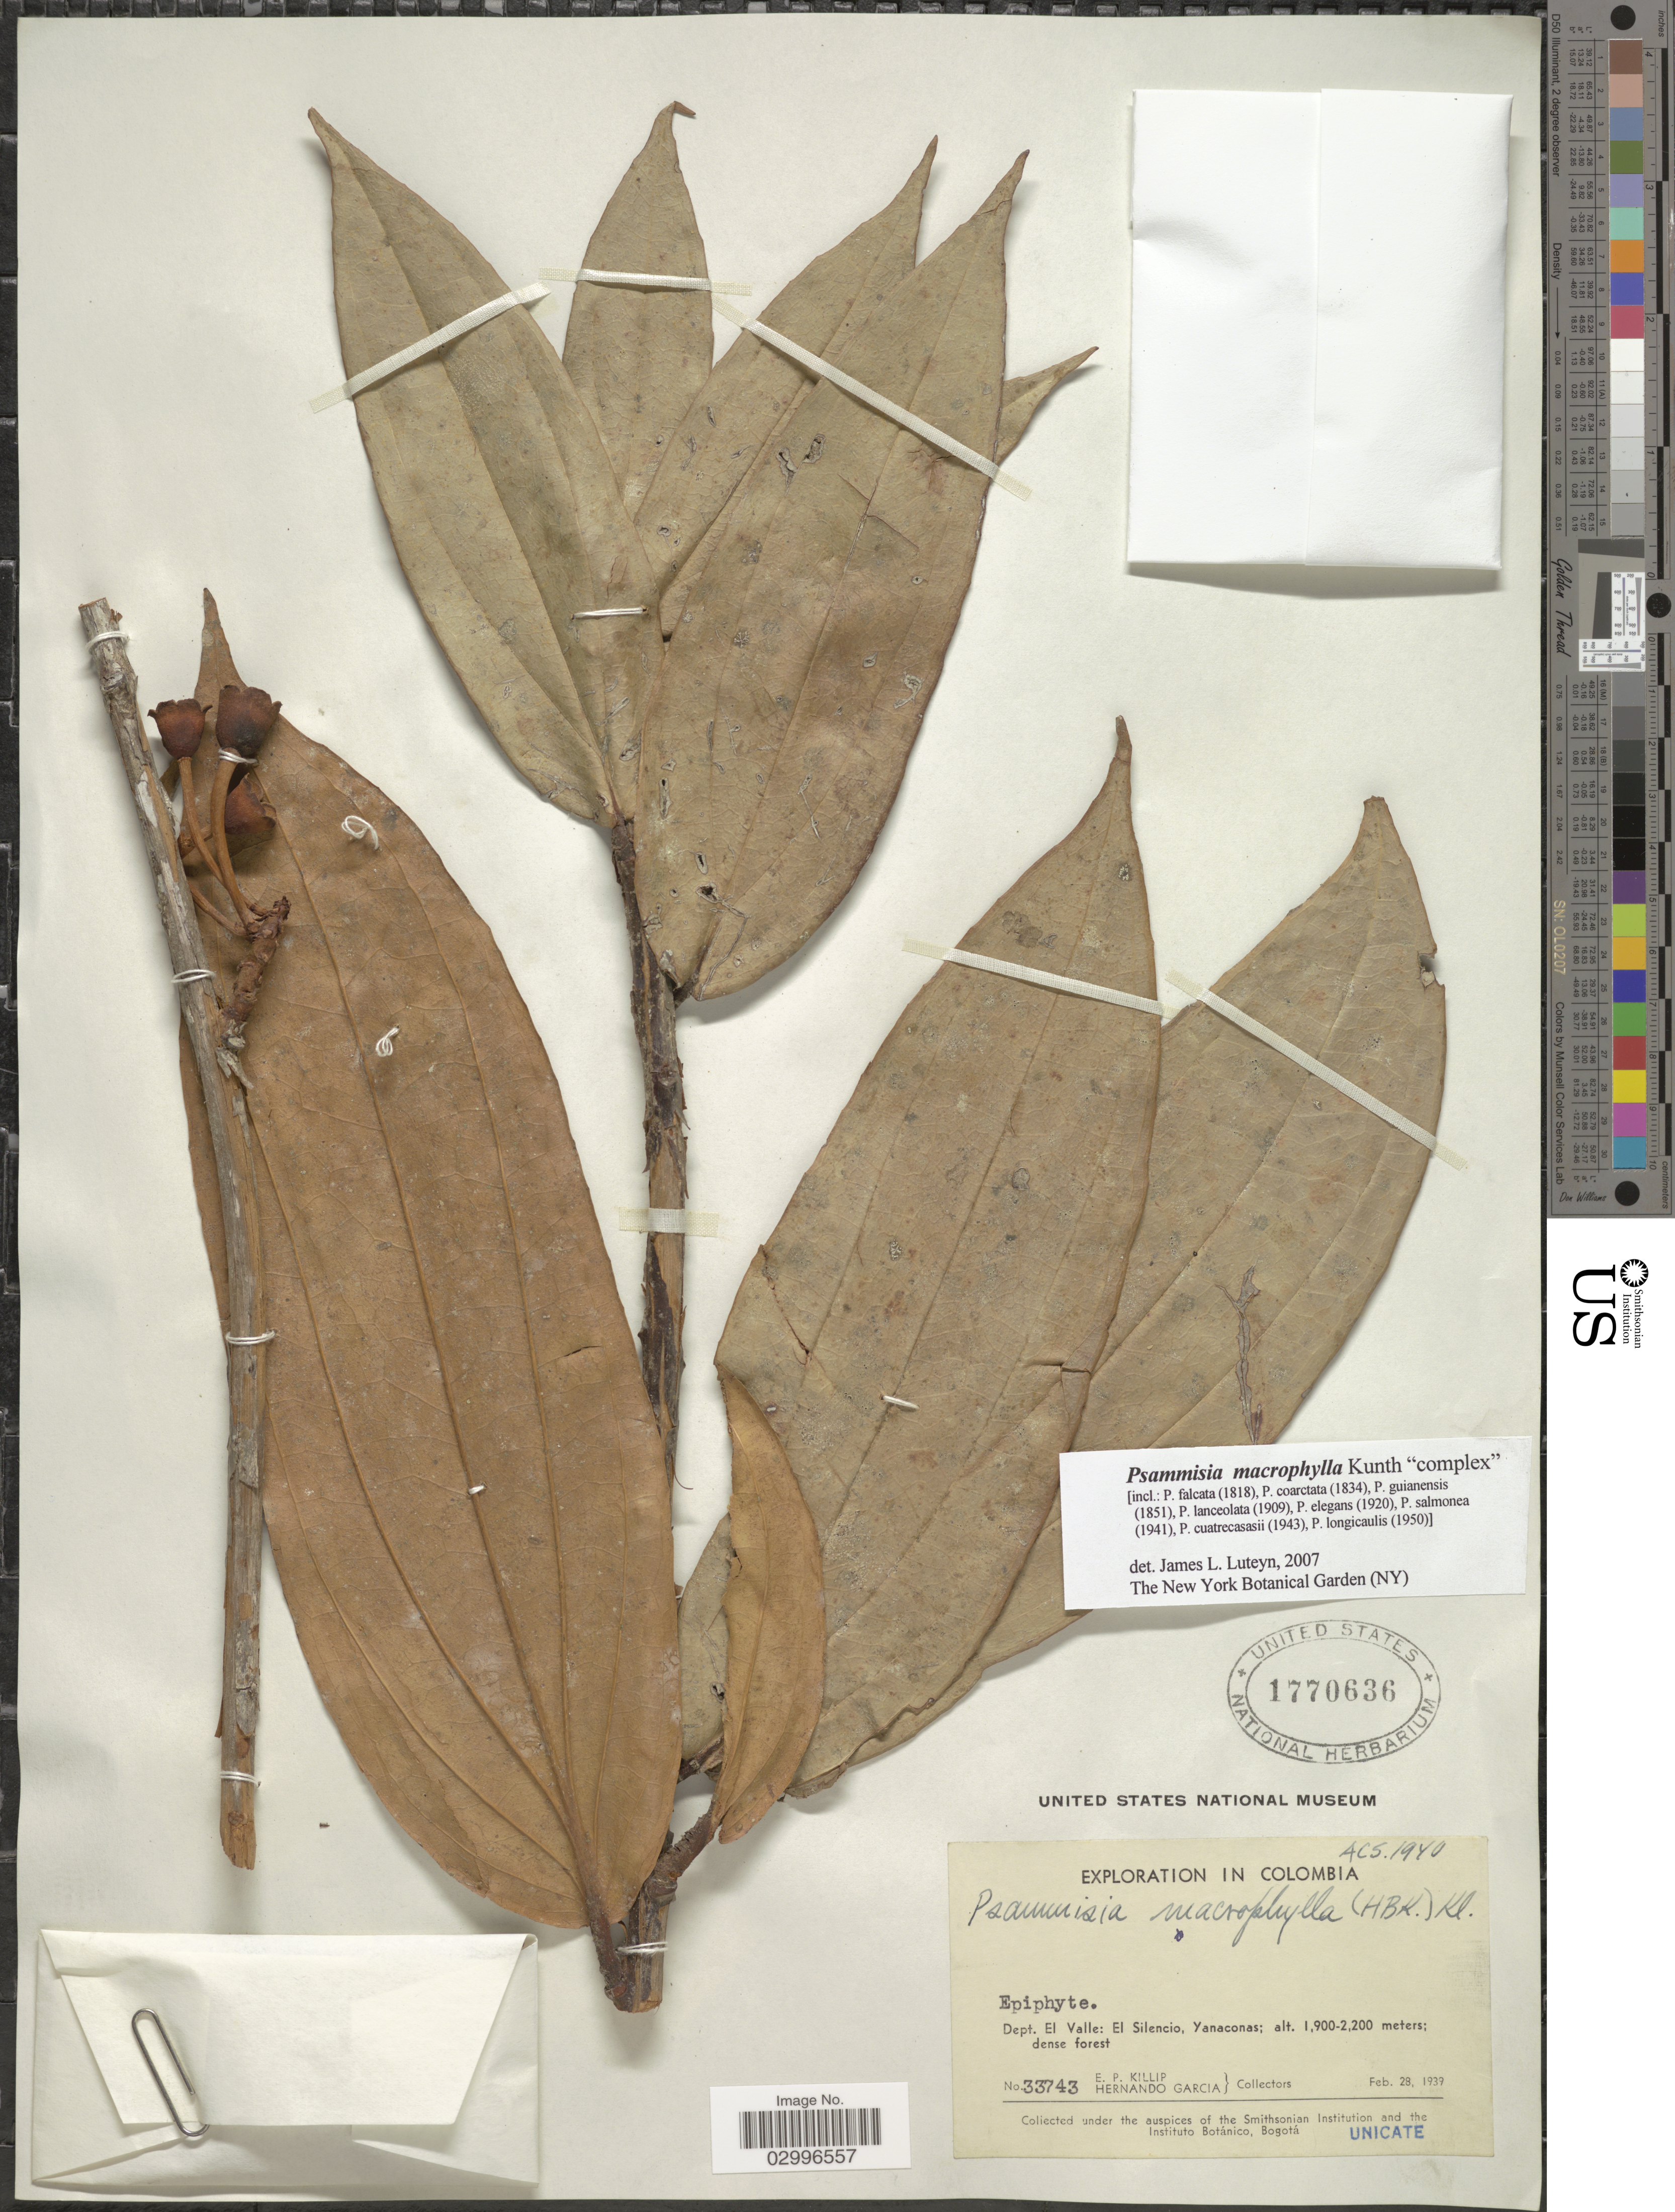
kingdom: Plantae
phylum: Tracheophyta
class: Magnoliopsida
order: Ericales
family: Ericaceae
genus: Psammisia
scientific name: Psammisia macrophylla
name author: (Kunth) Klotzsch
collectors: E. P. Killip & H. Garcia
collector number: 33743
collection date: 1939-02-28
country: Colombia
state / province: Valle del Cauca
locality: Dept. El Valle: El Silencio, Yanaconas.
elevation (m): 1900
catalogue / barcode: US 1770636